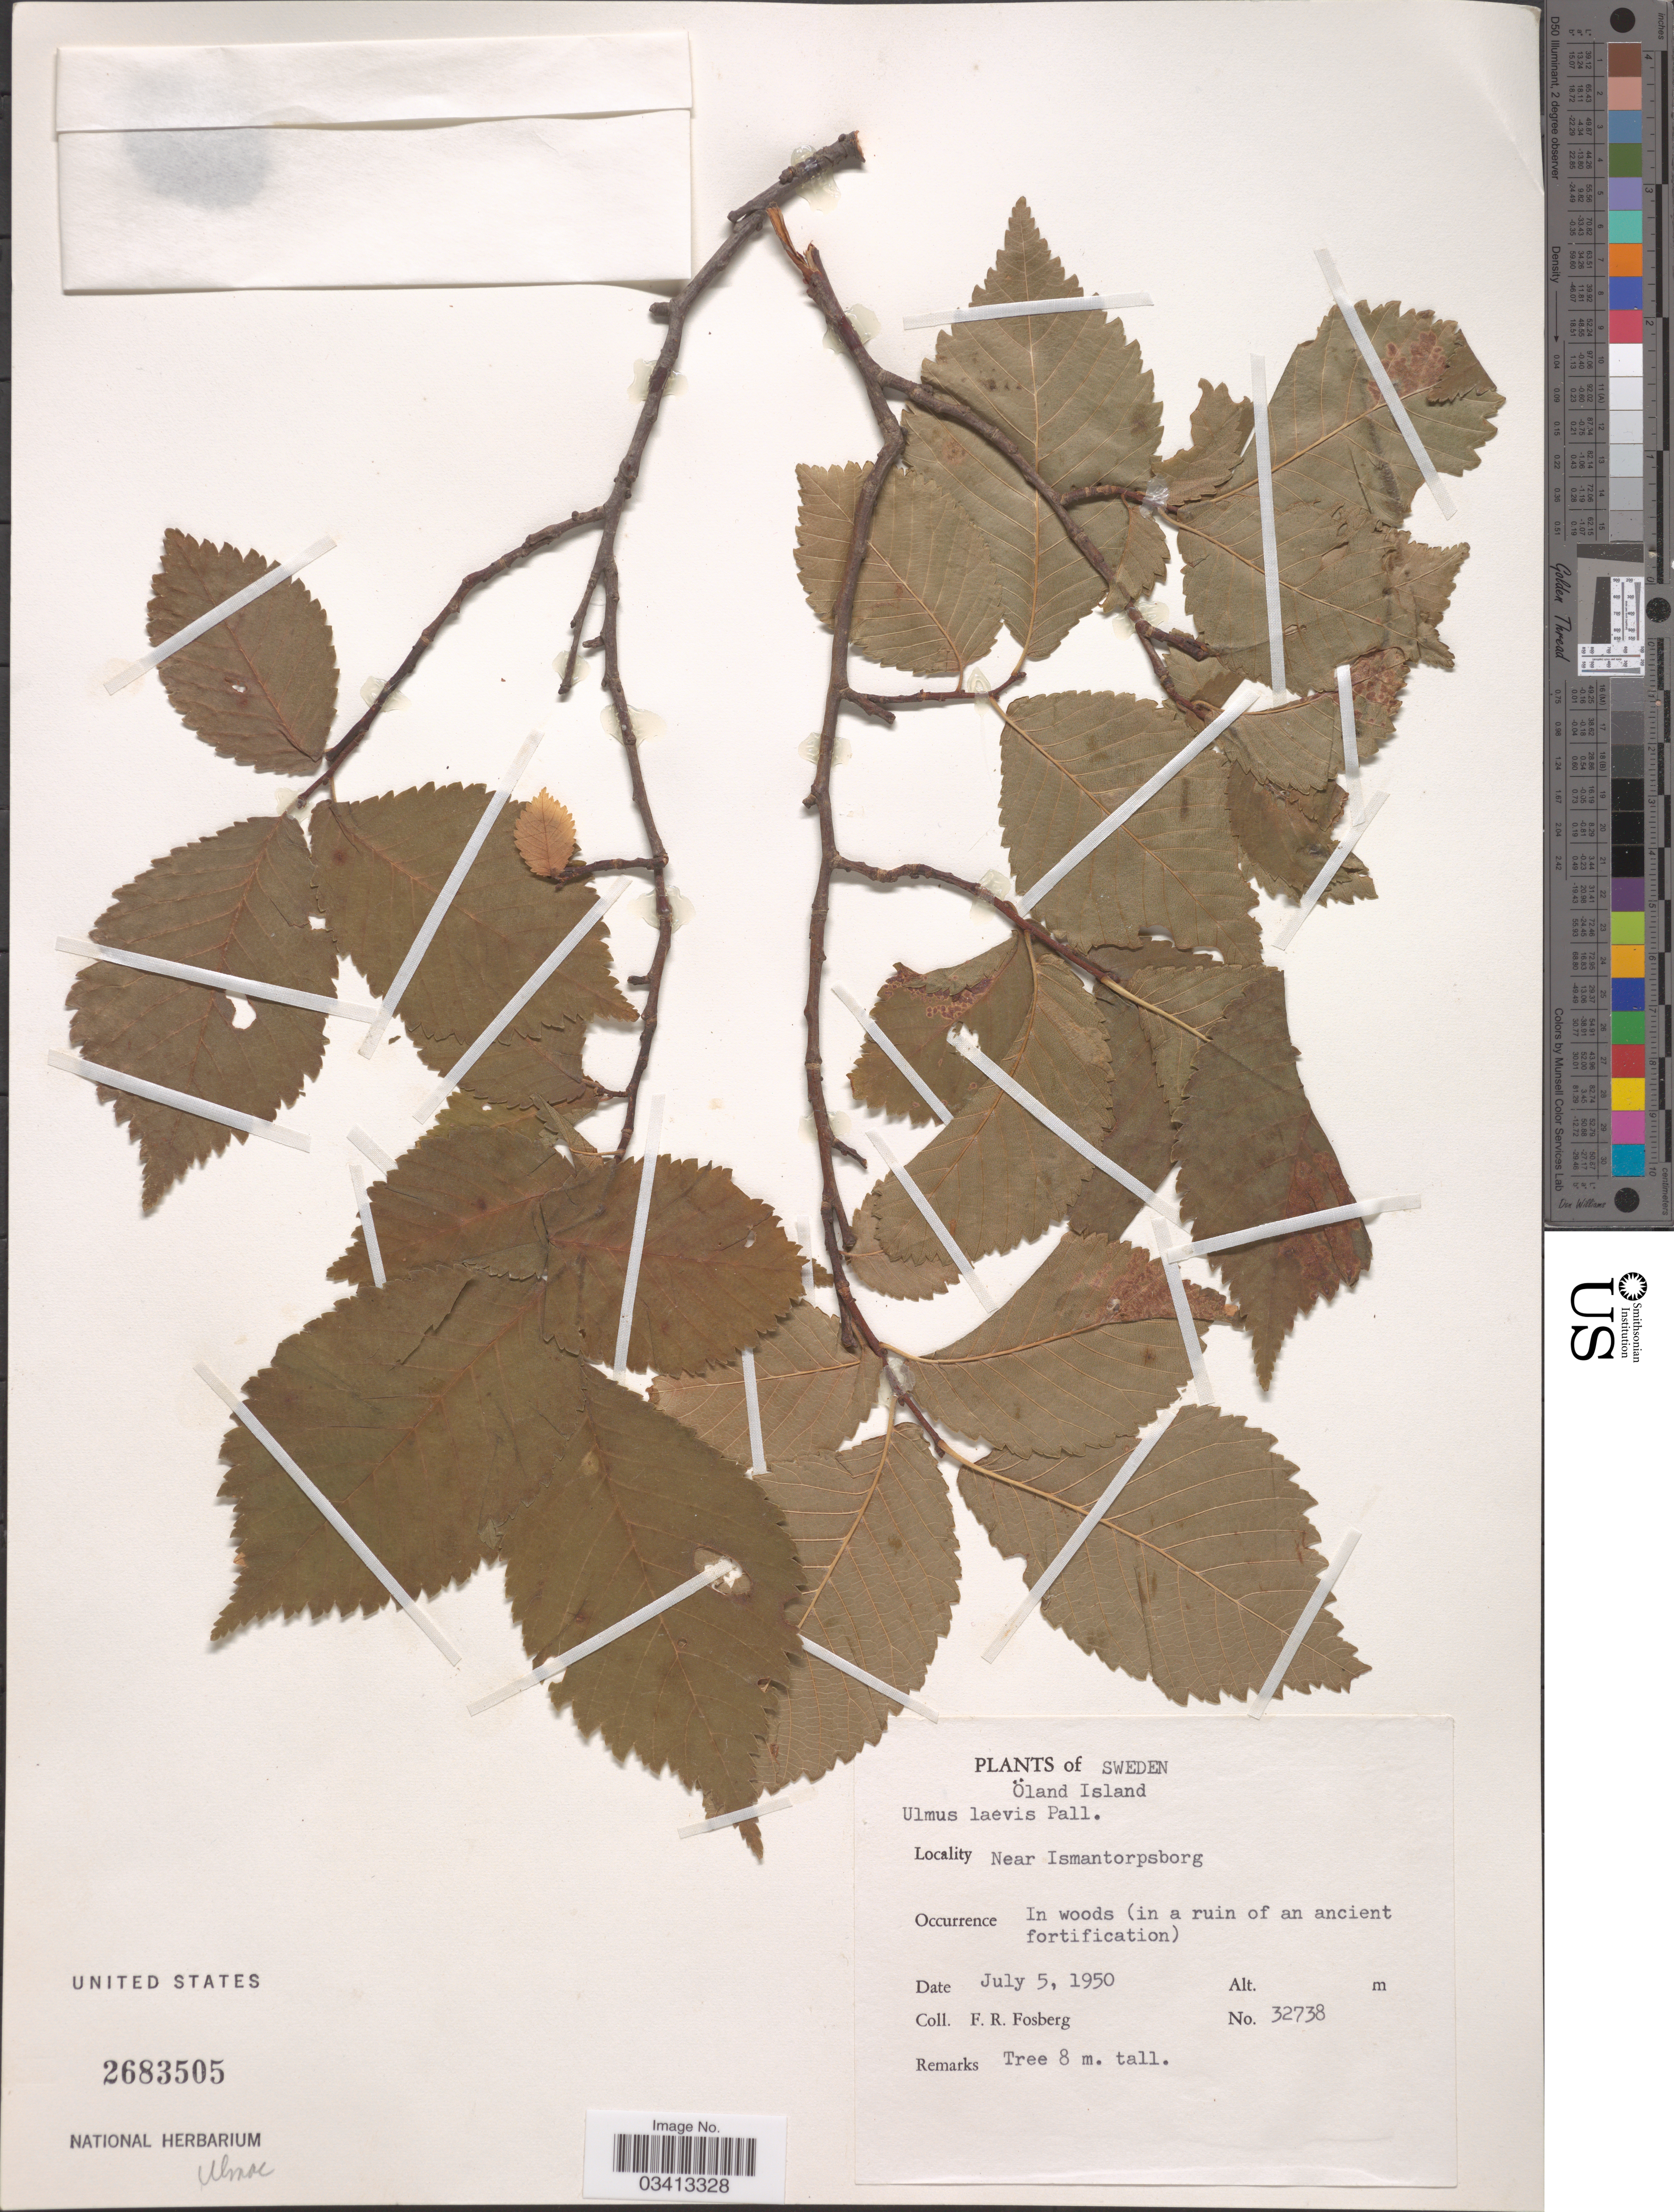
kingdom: Plantae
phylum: Tracheophyta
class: Magnoliopsida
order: Rosales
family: Ulmaceae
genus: Ulmus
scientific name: Ulmus laevis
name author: Pall.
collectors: F. R. Fosberg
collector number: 32738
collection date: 1950-07-05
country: Sweden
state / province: Kalmar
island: Oland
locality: Öland Island. Near Ismantorpsborg.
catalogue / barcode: US 2683505